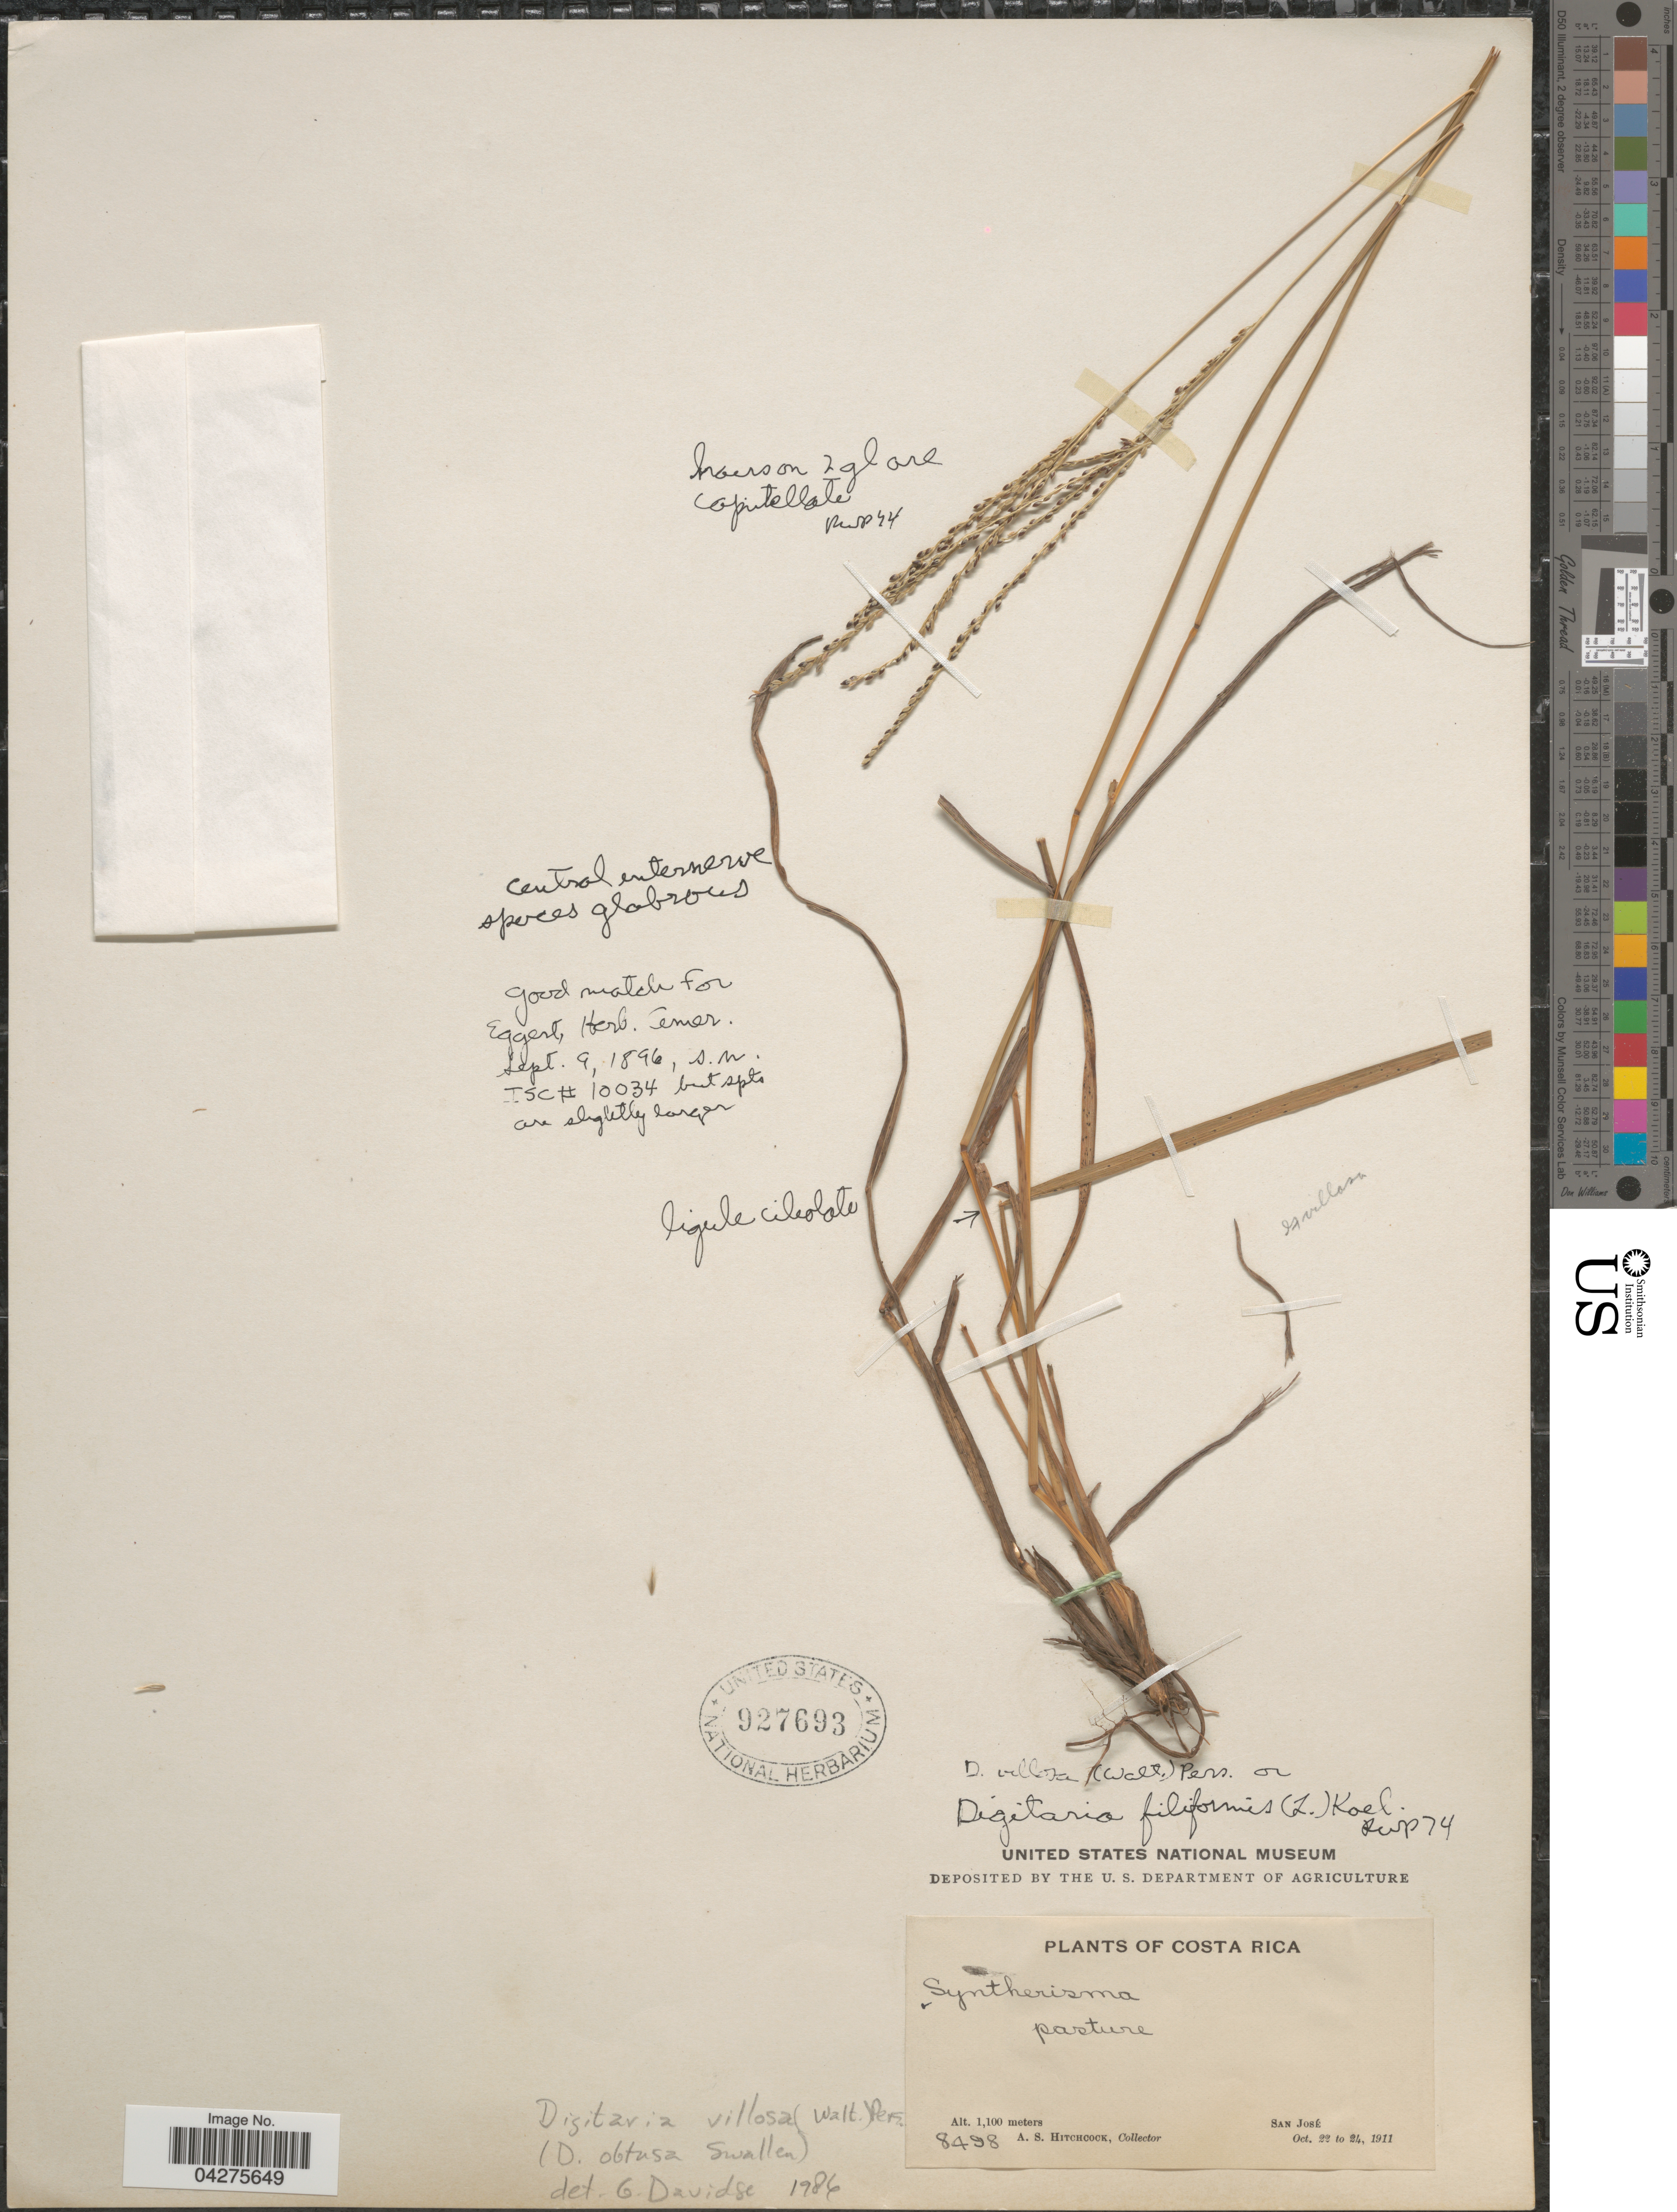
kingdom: Plantae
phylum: Tracheophyta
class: Liliopsida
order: Poales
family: Poaceae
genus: Digitaria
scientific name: Digitaria filiformis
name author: (L.) Koeler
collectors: A. S. Hitchcock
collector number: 8498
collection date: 1911-10-22/1911-10-24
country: Costa Rica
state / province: San José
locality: Pasture.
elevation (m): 1100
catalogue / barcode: US 927693